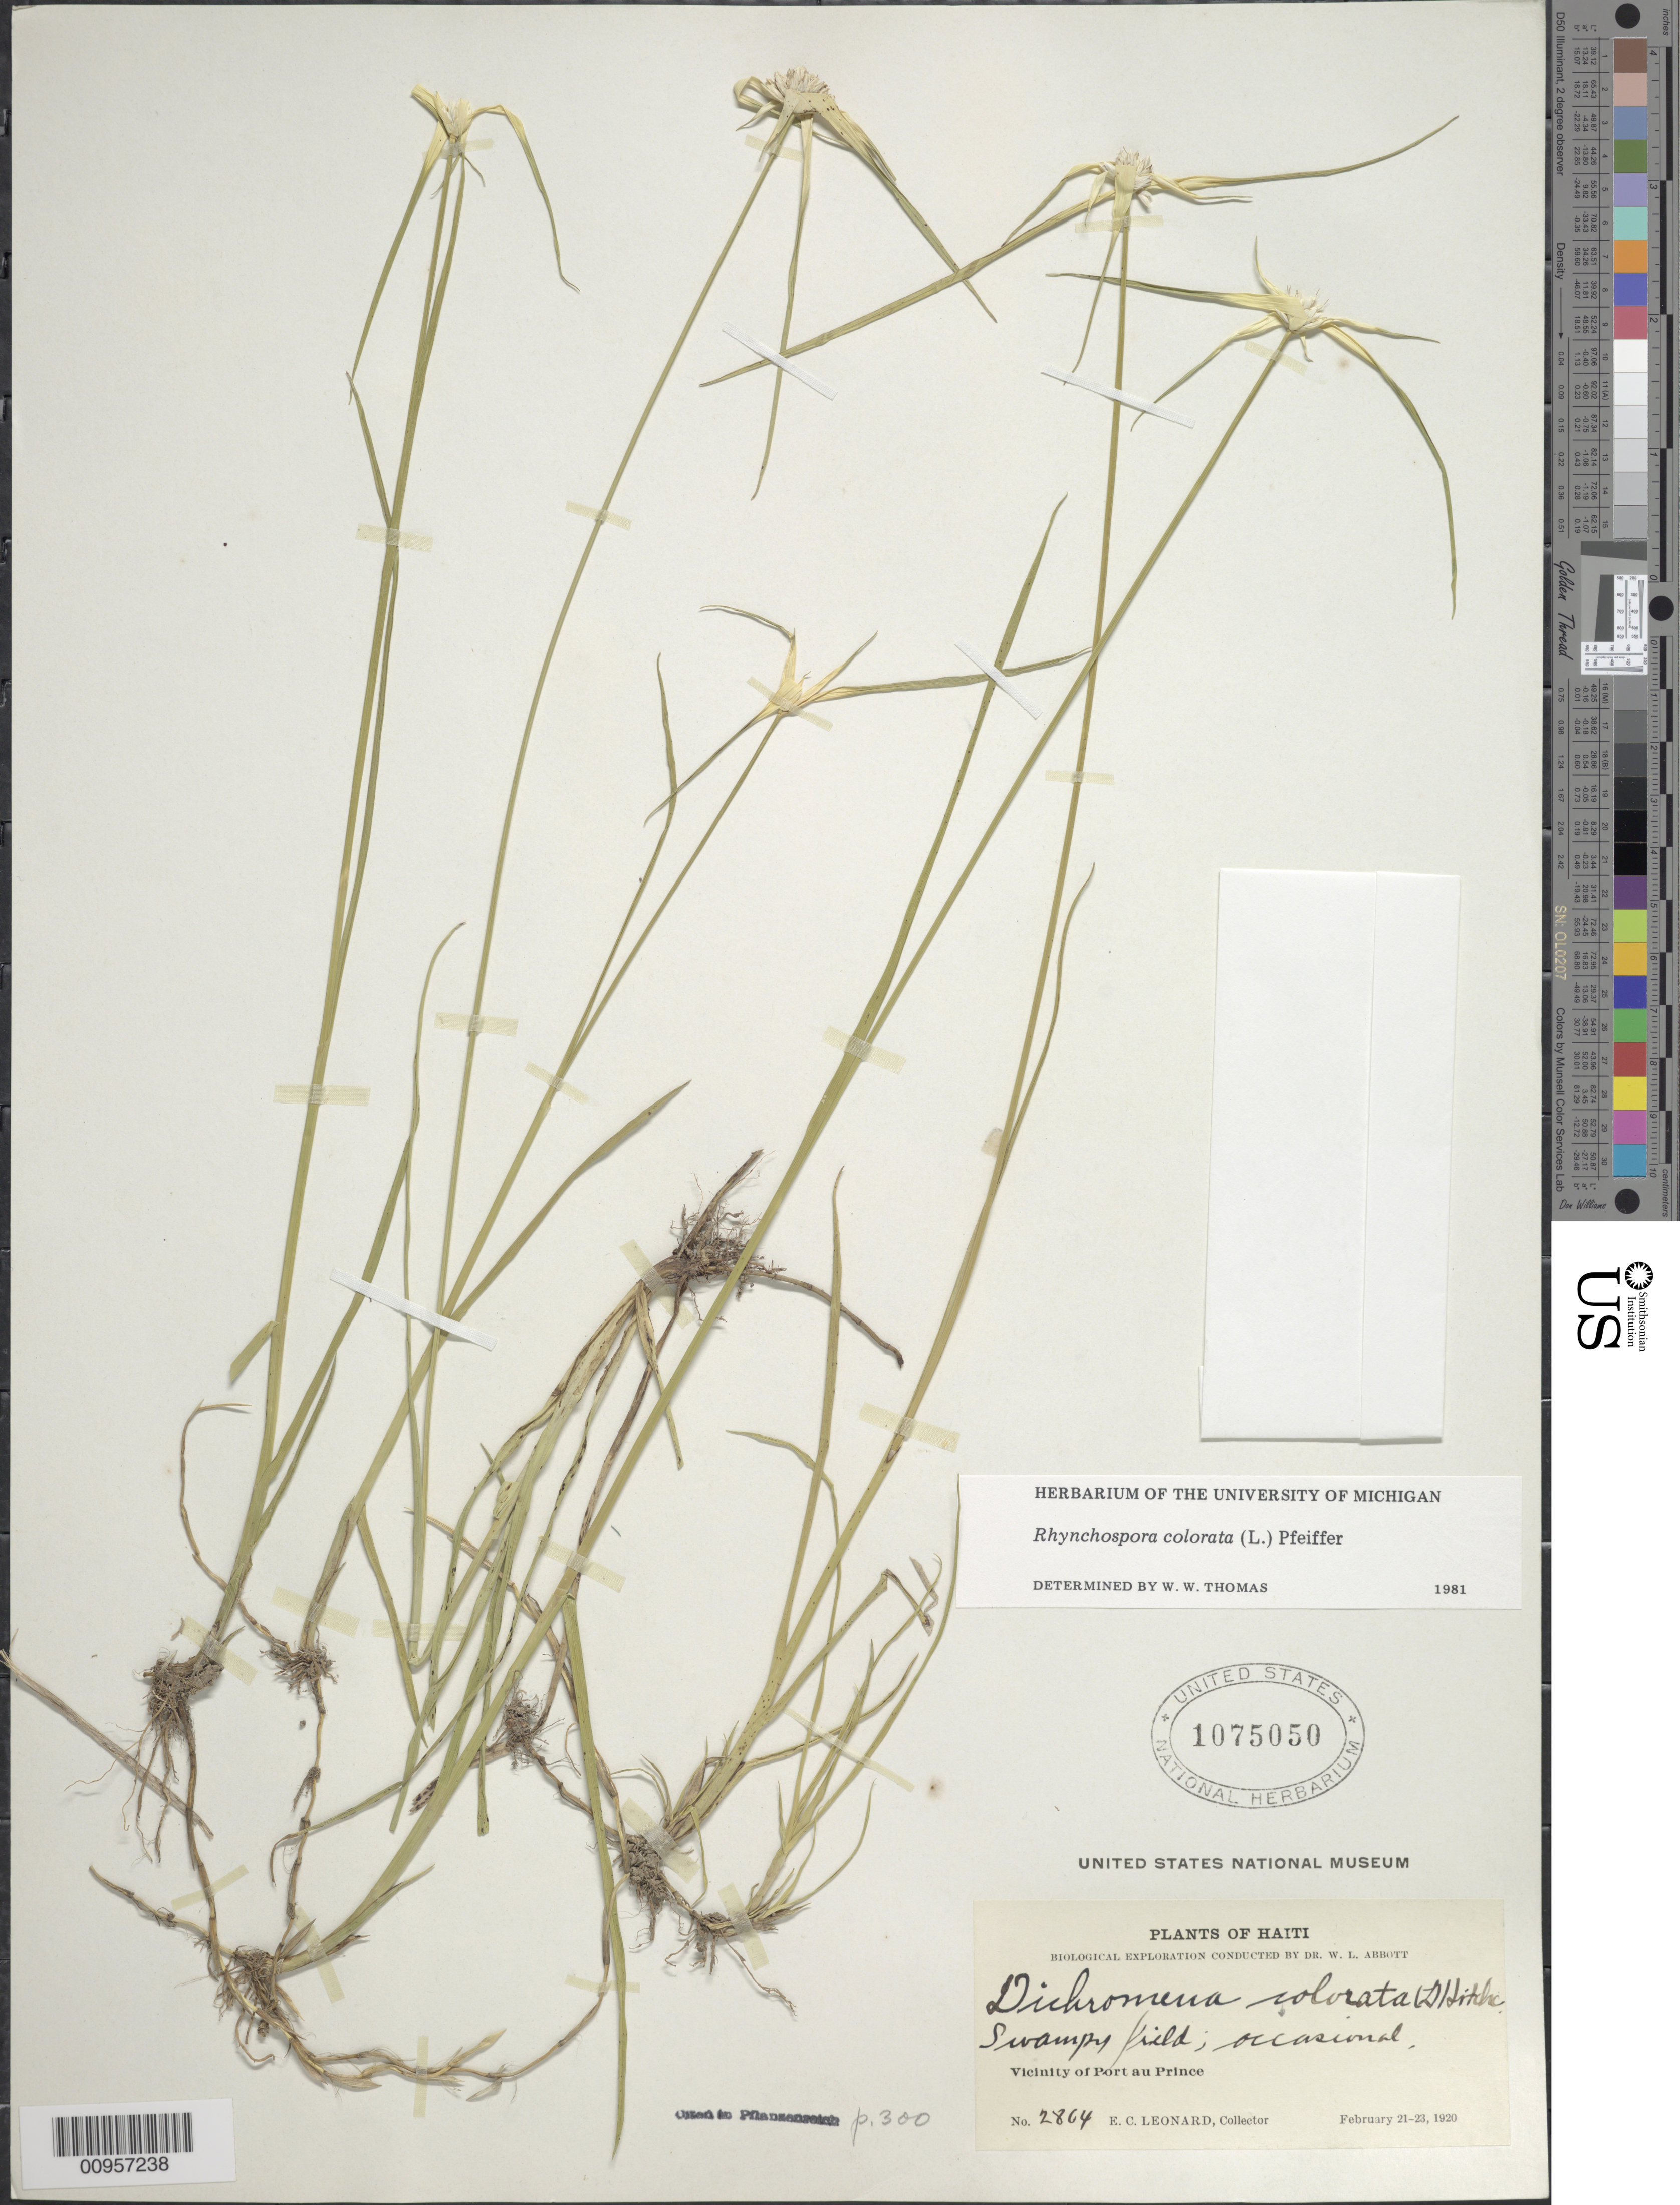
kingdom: Plantae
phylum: Tracheophyta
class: Liliopsida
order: Poales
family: Cyperaceae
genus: Rhynchospora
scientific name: Rhynchospora colorata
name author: (L.) H. Pfeiff.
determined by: Thomas, W. W., (NY), New York Botanical Garden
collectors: E. C. Leonard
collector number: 3864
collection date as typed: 21 Feb 1920 to 23 Feb 1920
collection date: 1920-02-21/1920-02-23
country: Haiti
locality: Vicinity of Port au Prince, swampy field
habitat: Swampy field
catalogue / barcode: US 1075050